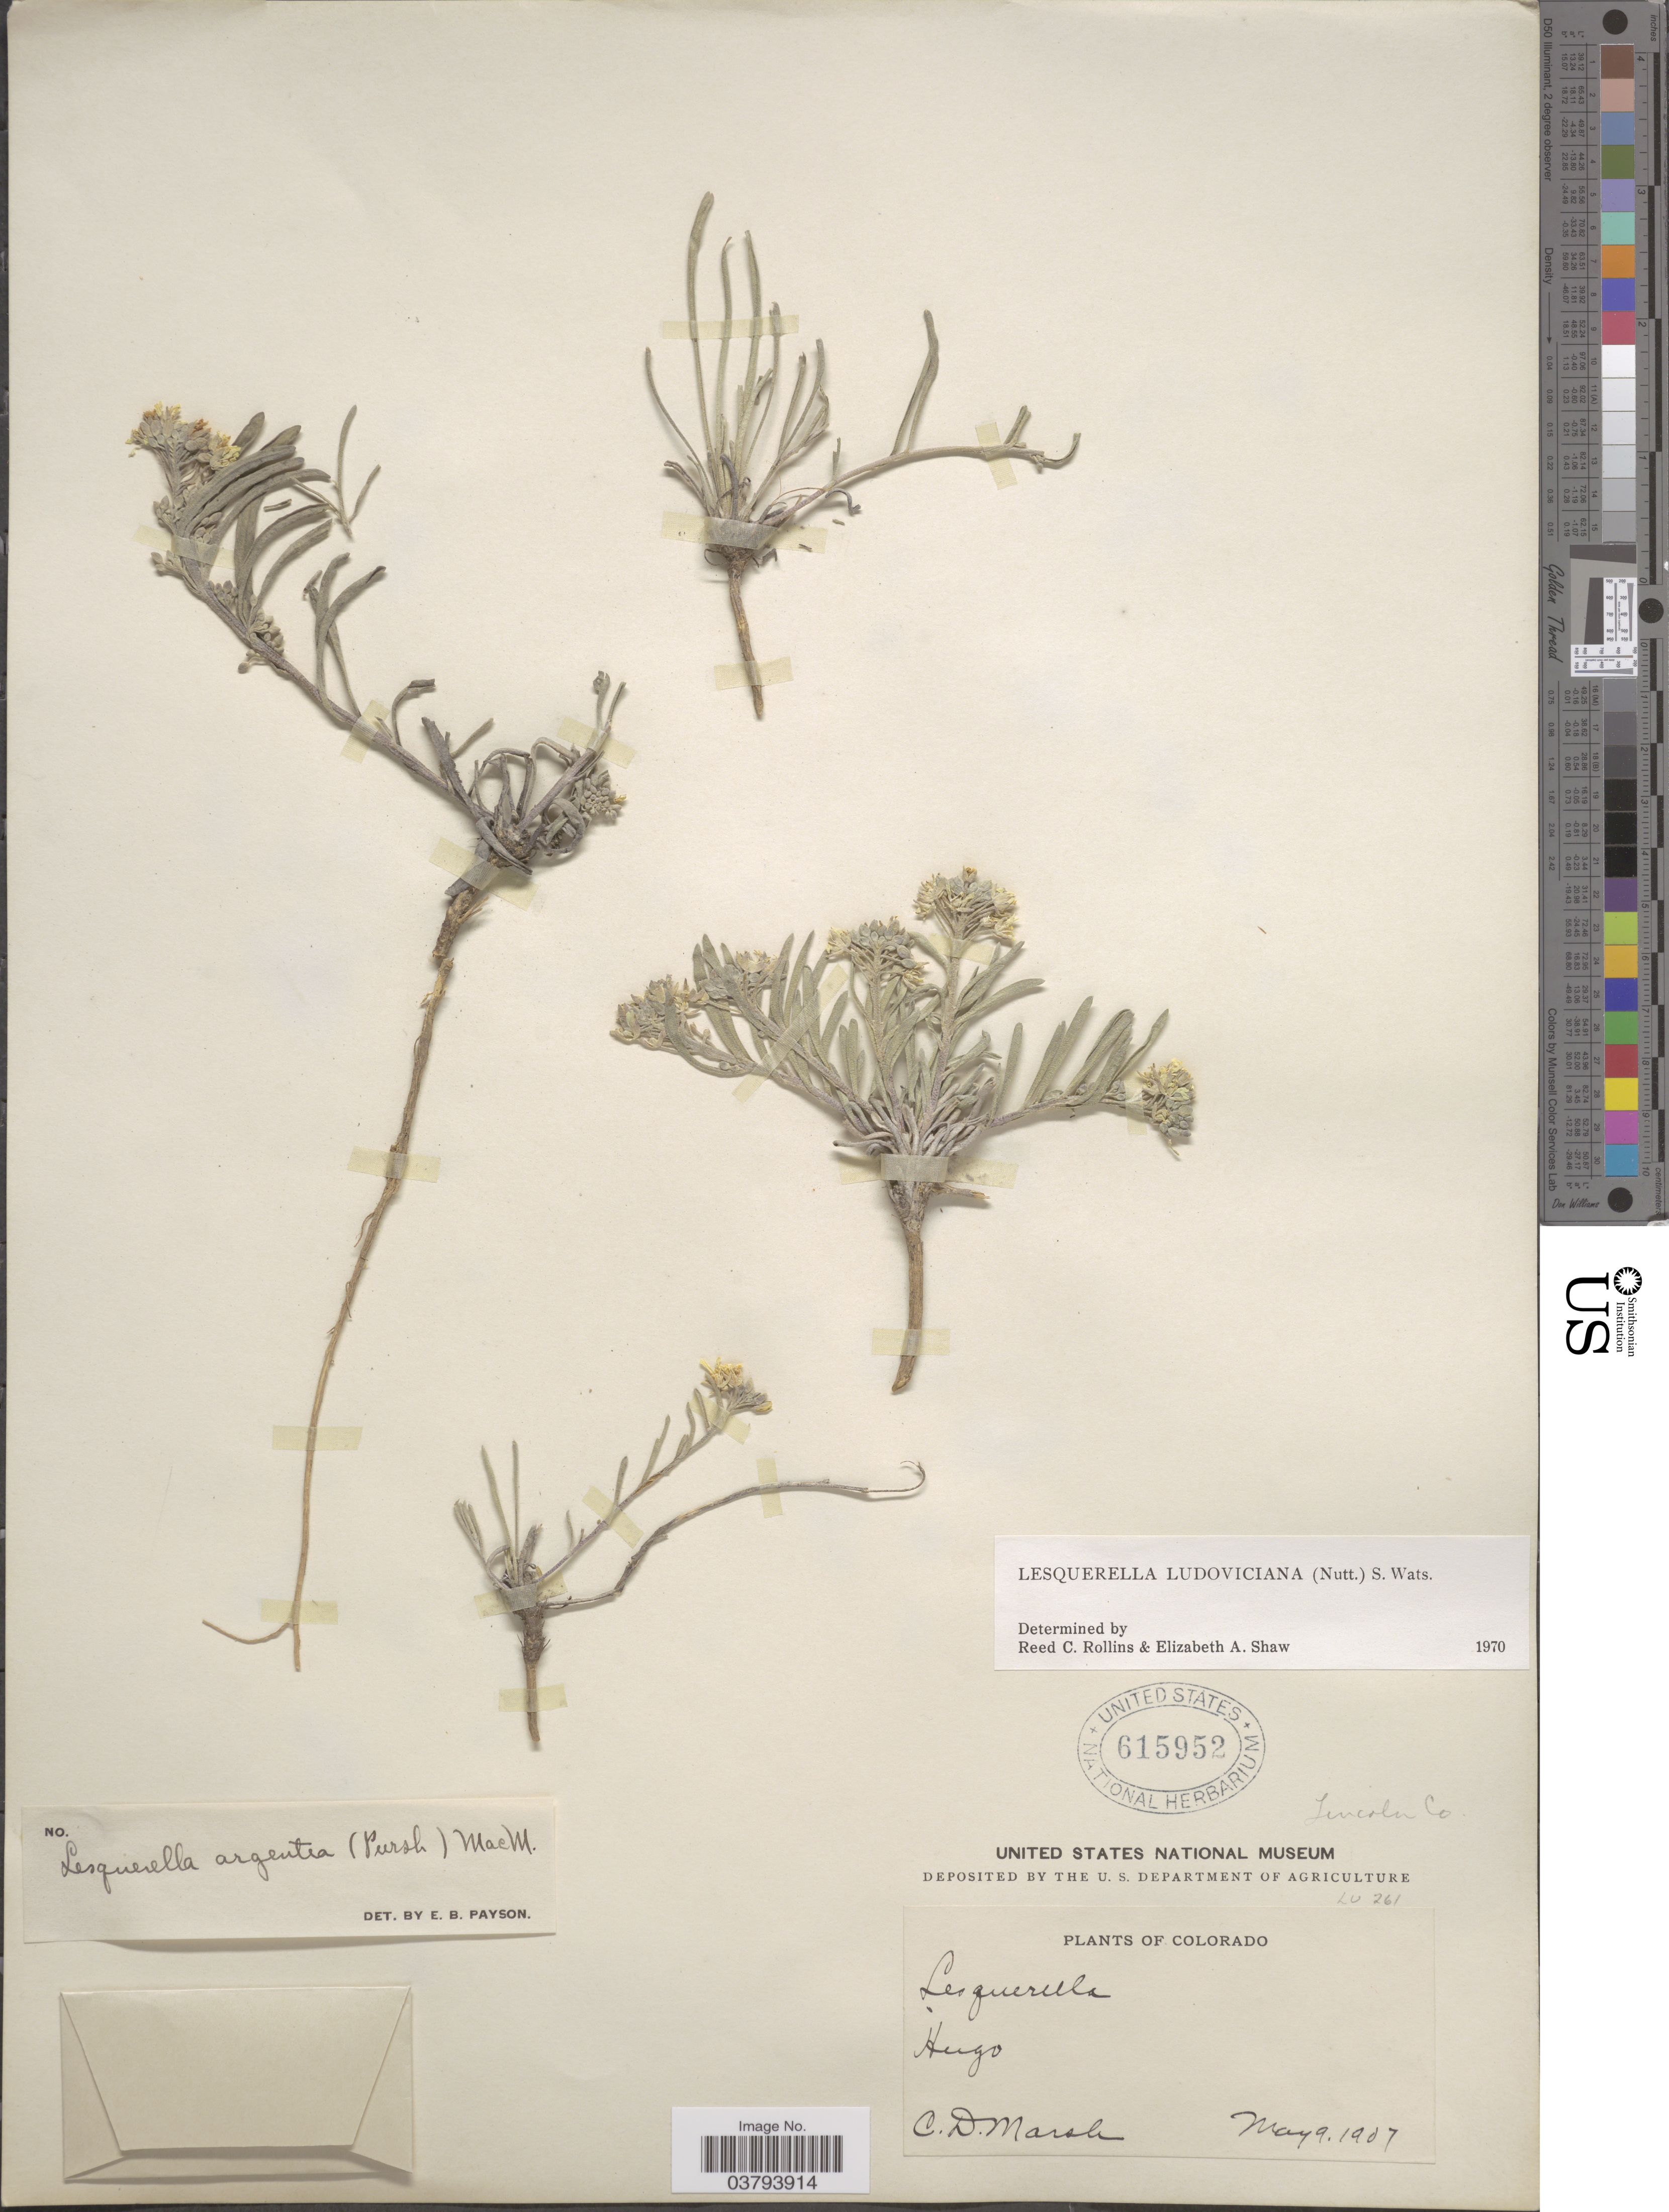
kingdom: Plantae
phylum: Tracheophyta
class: Magnoliopsida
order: Brassicales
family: Brassicaceae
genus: Lesquerella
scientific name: Lesquerella ludoviciana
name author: (Nutt.) S. Watson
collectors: C. D. Marsh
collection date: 1907-05-09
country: United States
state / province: Colorado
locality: Hugo. Lincoln Co.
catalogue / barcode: US 615952